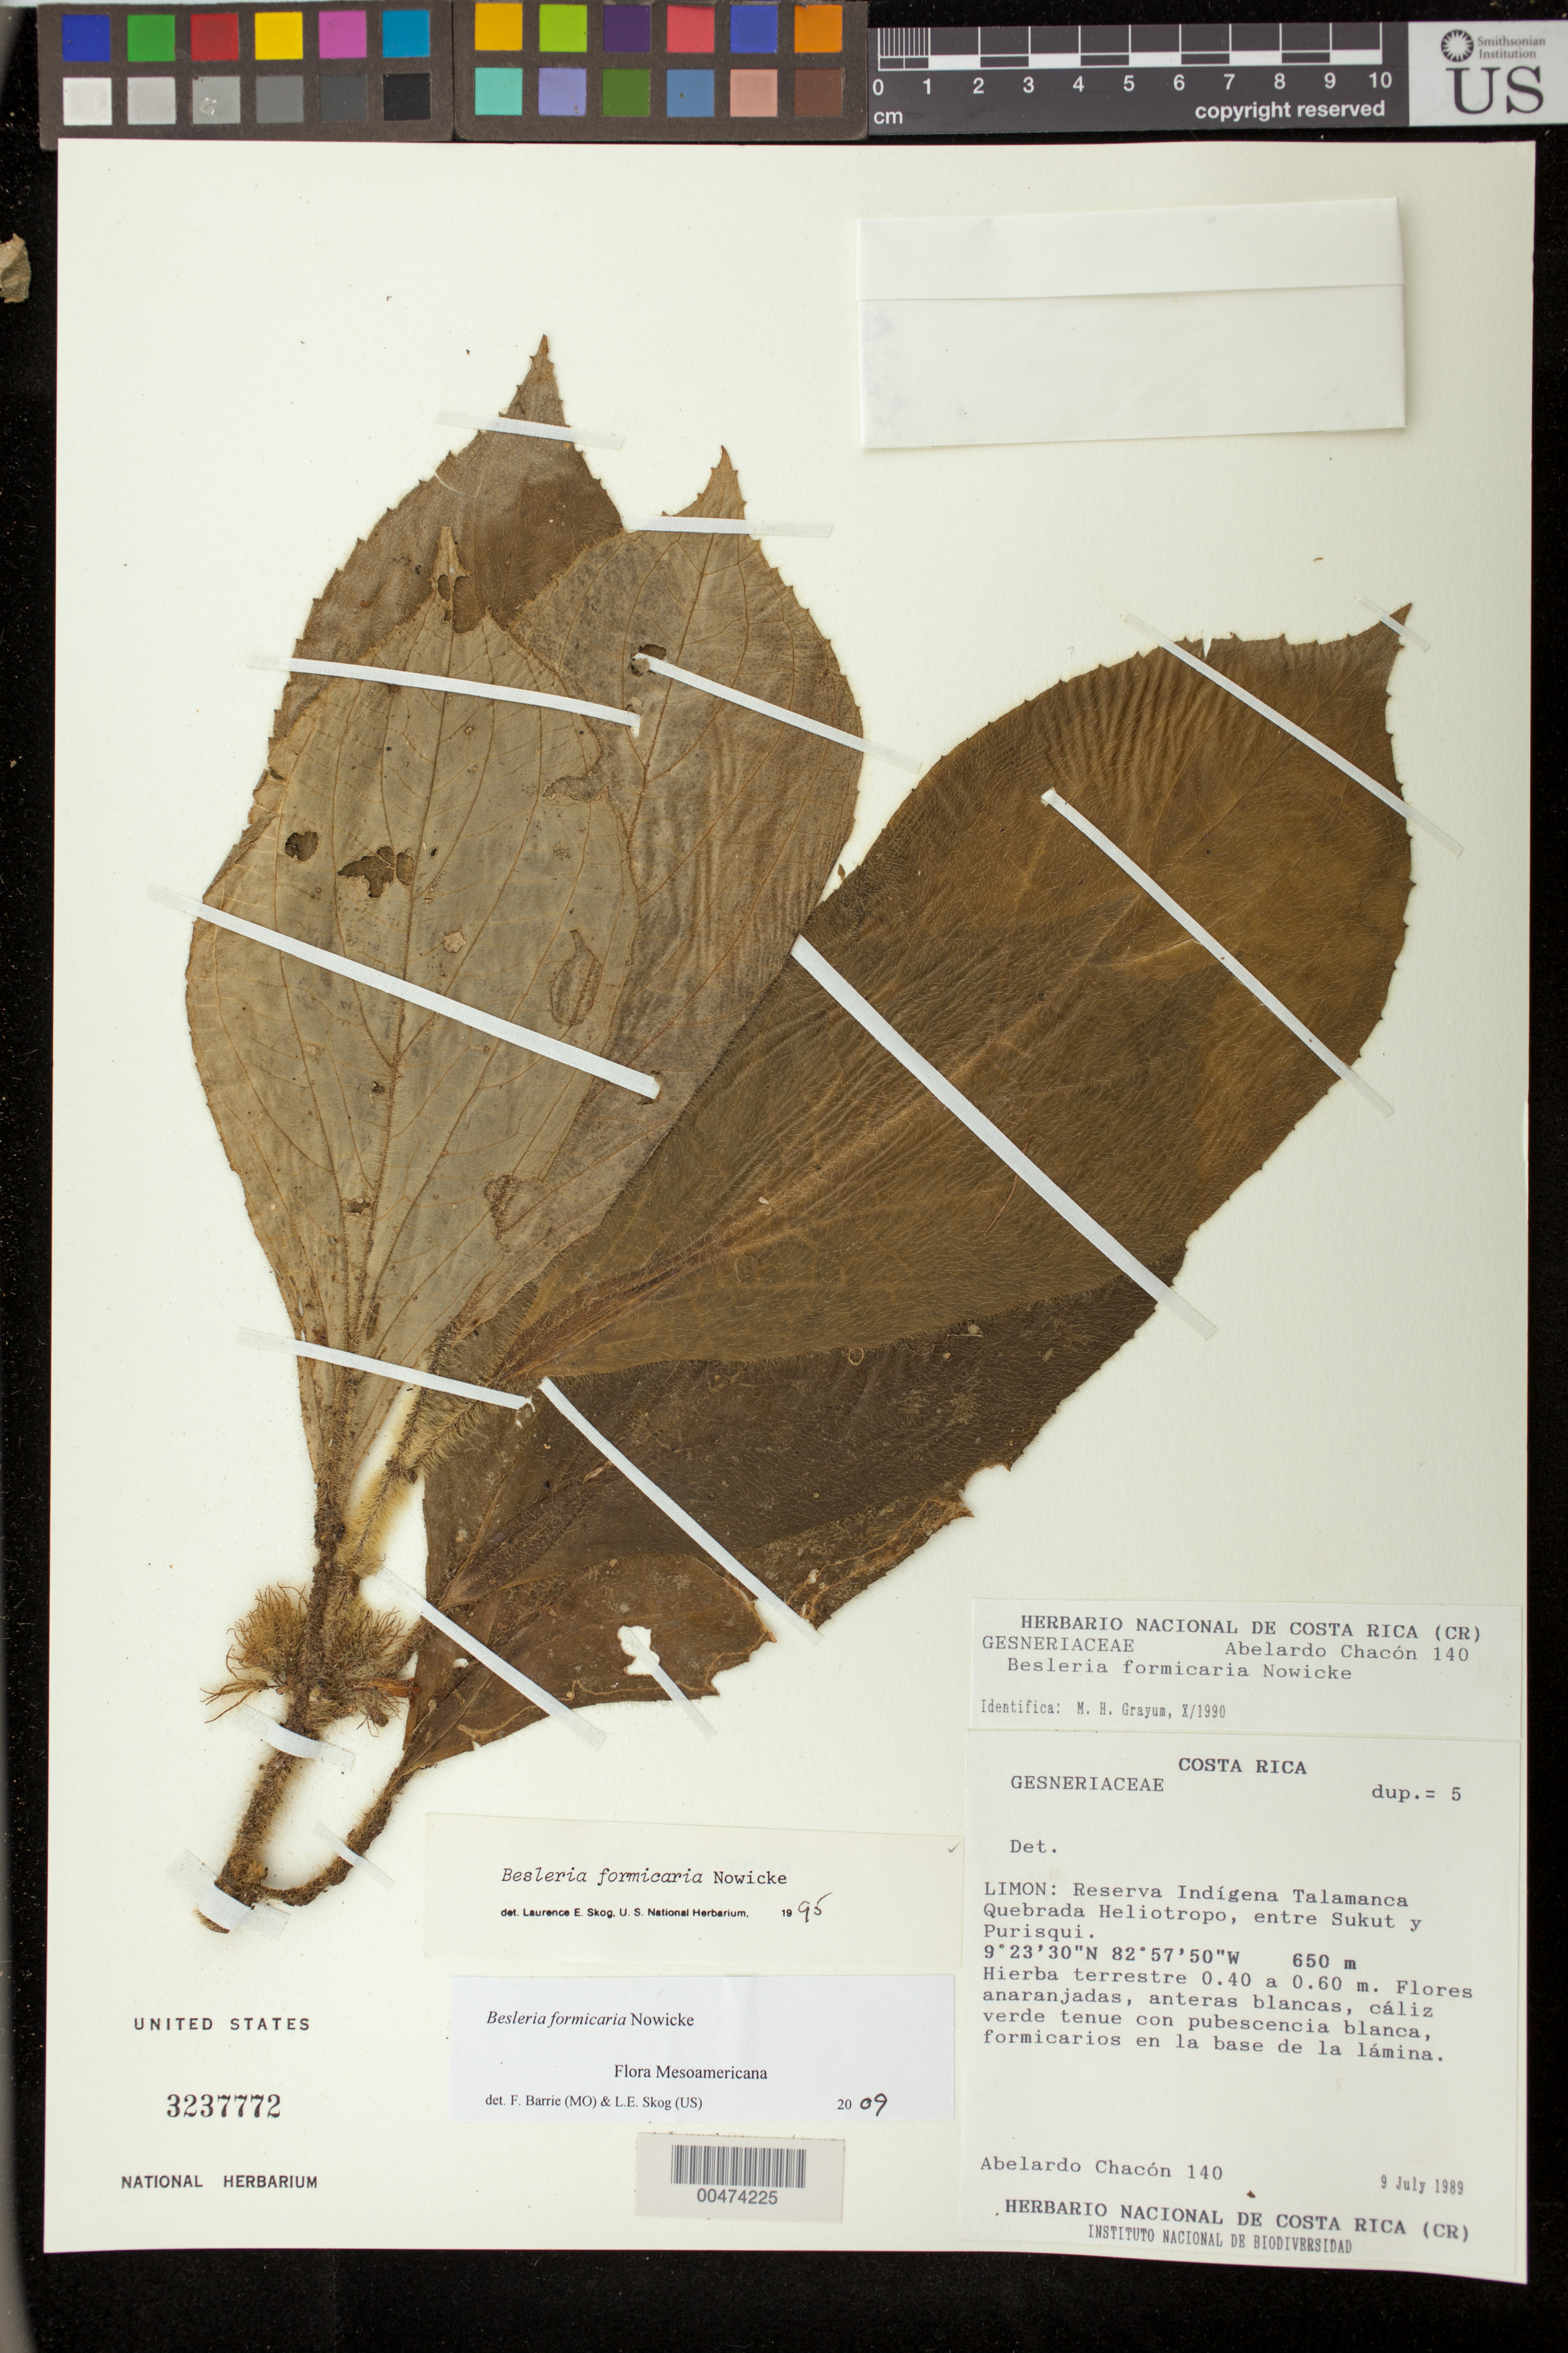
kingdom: Plantae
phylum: Tracheophyta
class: Magnoliopsida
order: Lamiales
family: Gesneriaceae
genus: Besleria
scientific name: Besleria formicaria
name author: Nowicke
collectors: A. Chacón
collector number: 140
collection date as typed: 09 Jul 1989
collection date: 1989-07-09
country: Costa Rica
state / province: Limón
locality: Cantón Talamanca, Dist. Bratsi, Quebrada Heliotropo, entre Sukut y Purisqui, Indigena Talamanca Reserve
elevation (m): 600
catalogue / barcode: US 3237772